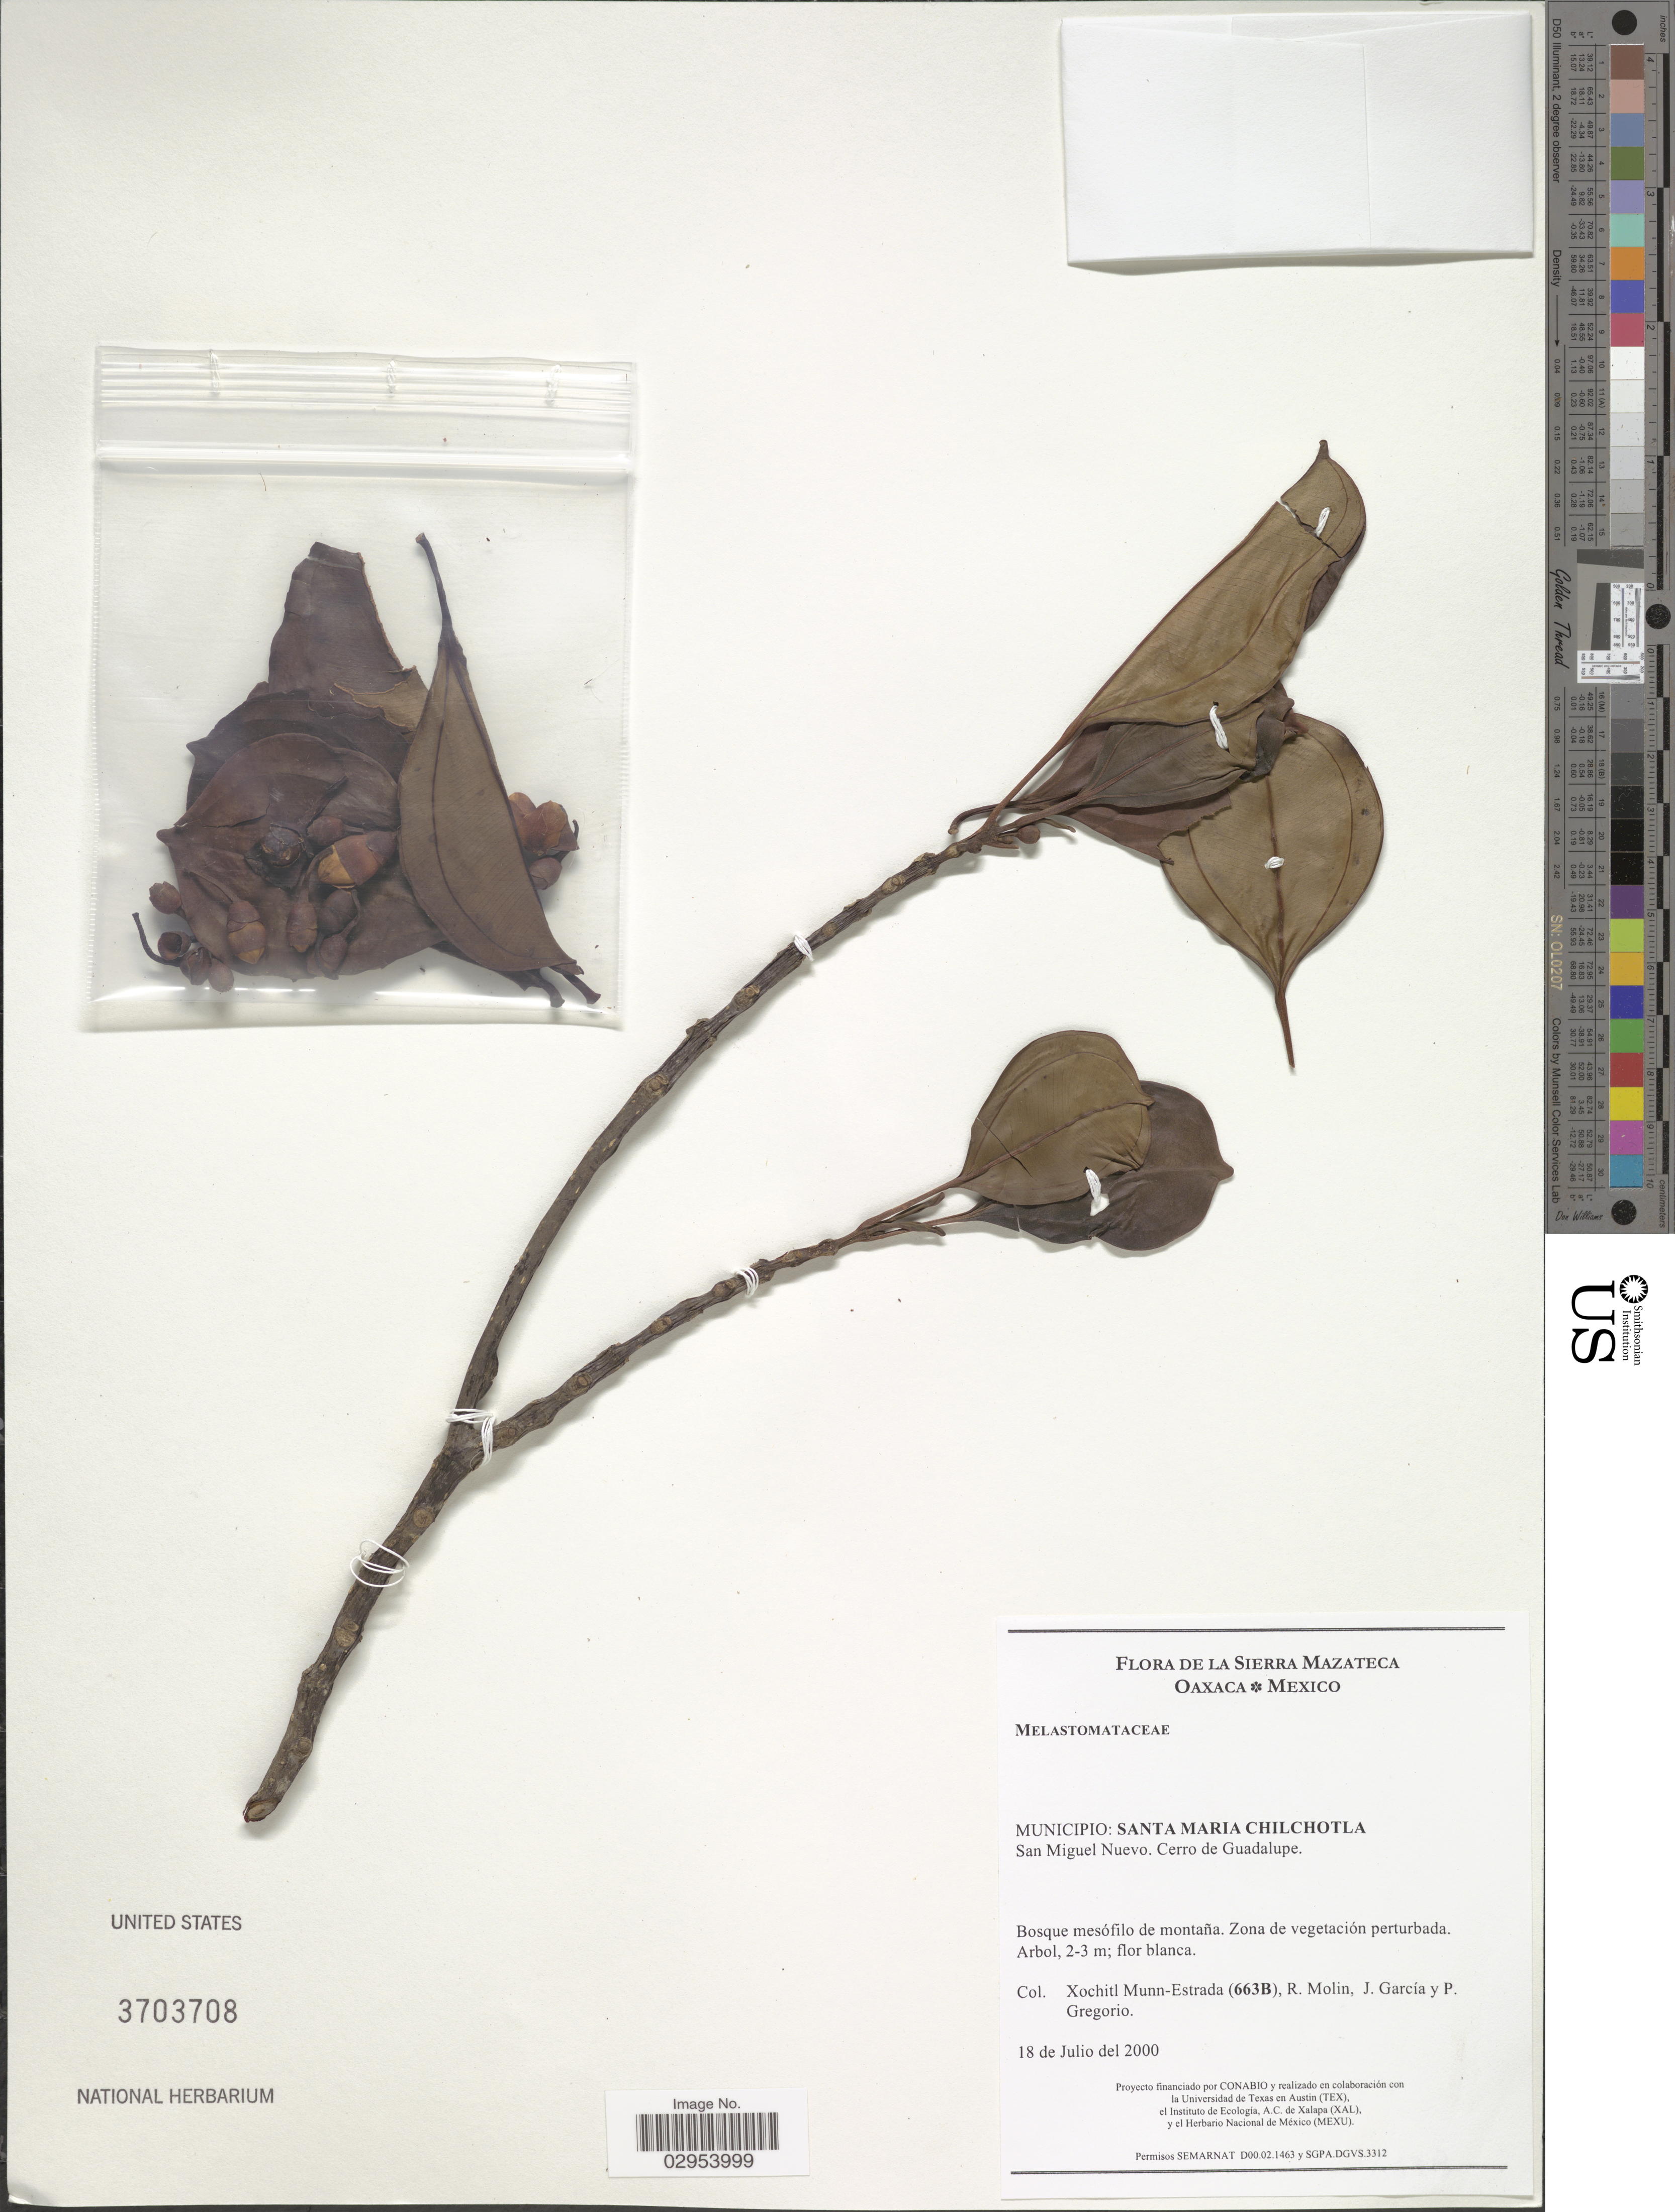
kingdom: Plantae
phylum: Tracheophyta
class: Magnoliopsida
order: Myrtales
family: Melastomataceae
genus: Topobea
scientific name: Topobea sp.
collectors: X. Munn-Estrada, R. Molin, J. García & P. Gregório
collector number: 663B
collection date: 2000-07-18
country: Mexico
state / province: Oaxaca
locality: La Sierra Mazateca. Municipio: Santa Maria Chilchotla, San Miguel Nuevo. Cerro de Guadalupe.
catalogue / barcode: US 3703708